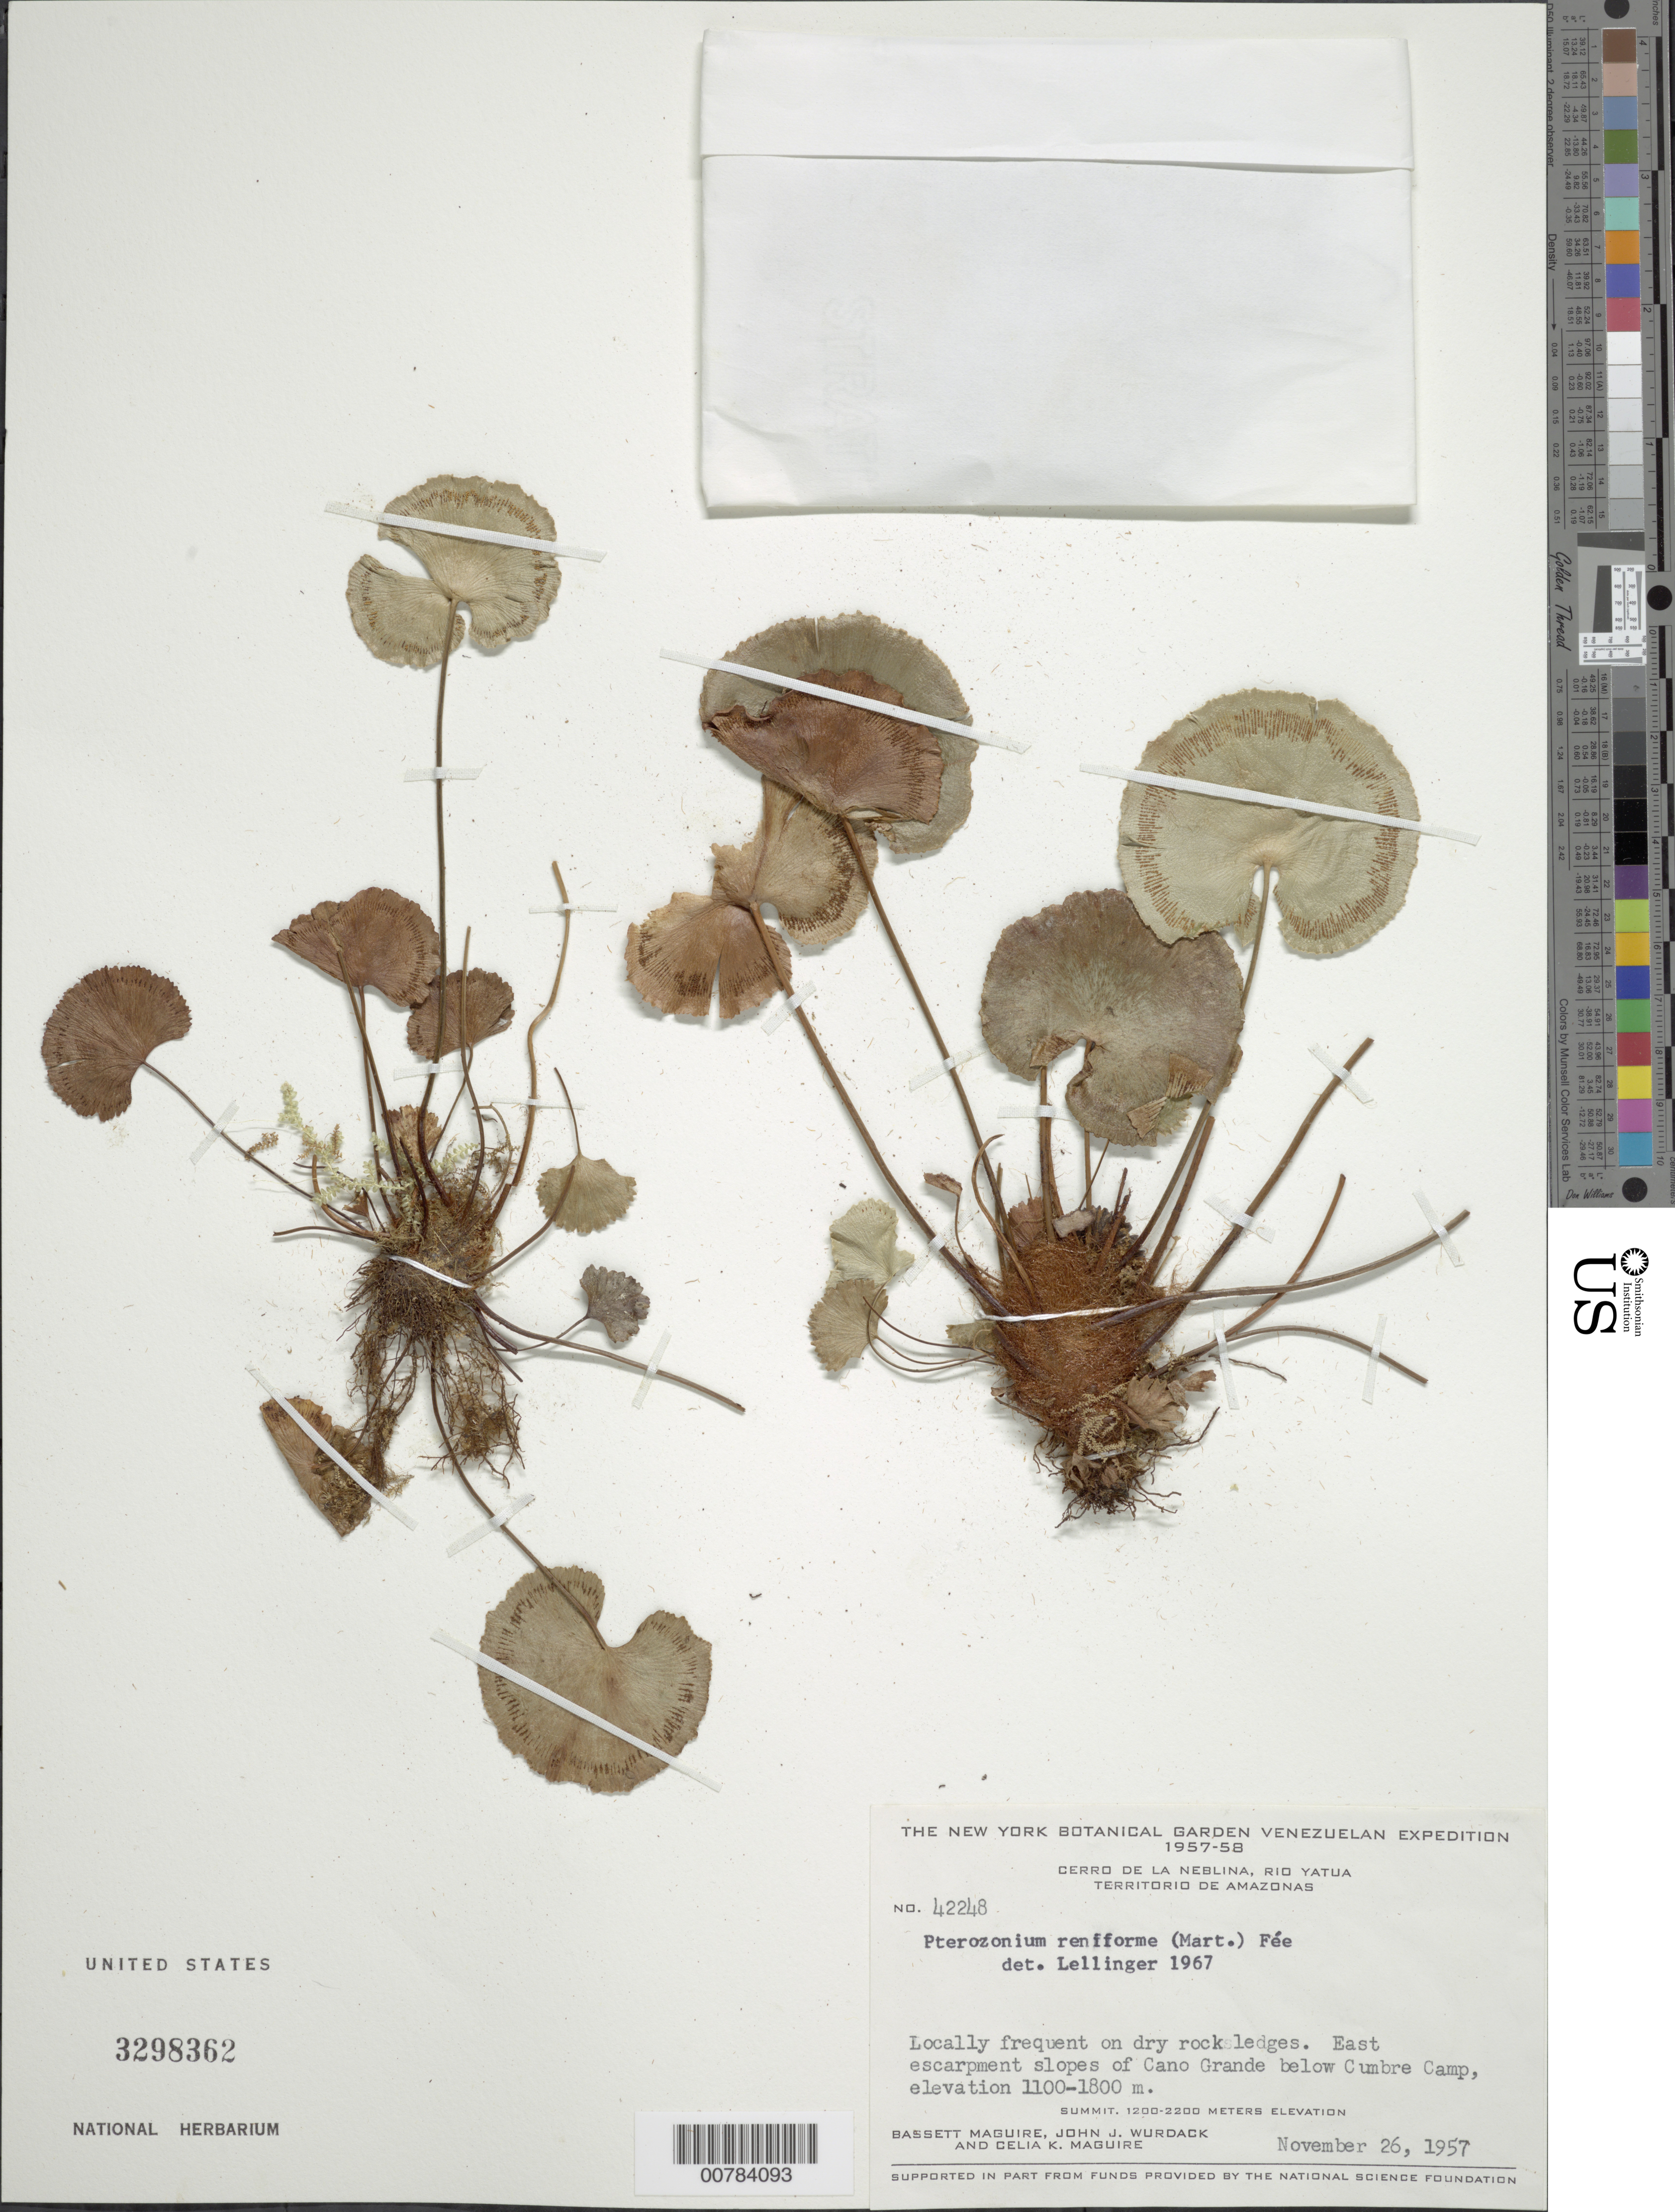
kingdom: Plantae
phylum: Tracheophyta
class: Polypodiopsida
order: Polypodiales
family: Pteridaceae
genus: Pterozonium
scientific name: Pterozonium reniforme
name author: (Mart.) Fée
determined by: Lellinger, David B., (BOT), Smithsonian Institution - National Museum of Natural History (UNITED STATES)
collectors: B. Maguire, J. J. Wurdack & C. K. Maguire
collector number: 42248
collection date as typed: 26-Nov-57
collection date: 1957-11-26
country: Venezuela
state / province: Amazonas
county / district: Río Negro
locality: Cerro de la Neblina, Río Yatua, along Cañon Grande, E of Cumbre Camp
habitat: Dry rockledge escarpment slopes,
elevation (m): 1100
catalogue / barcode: US 3298362